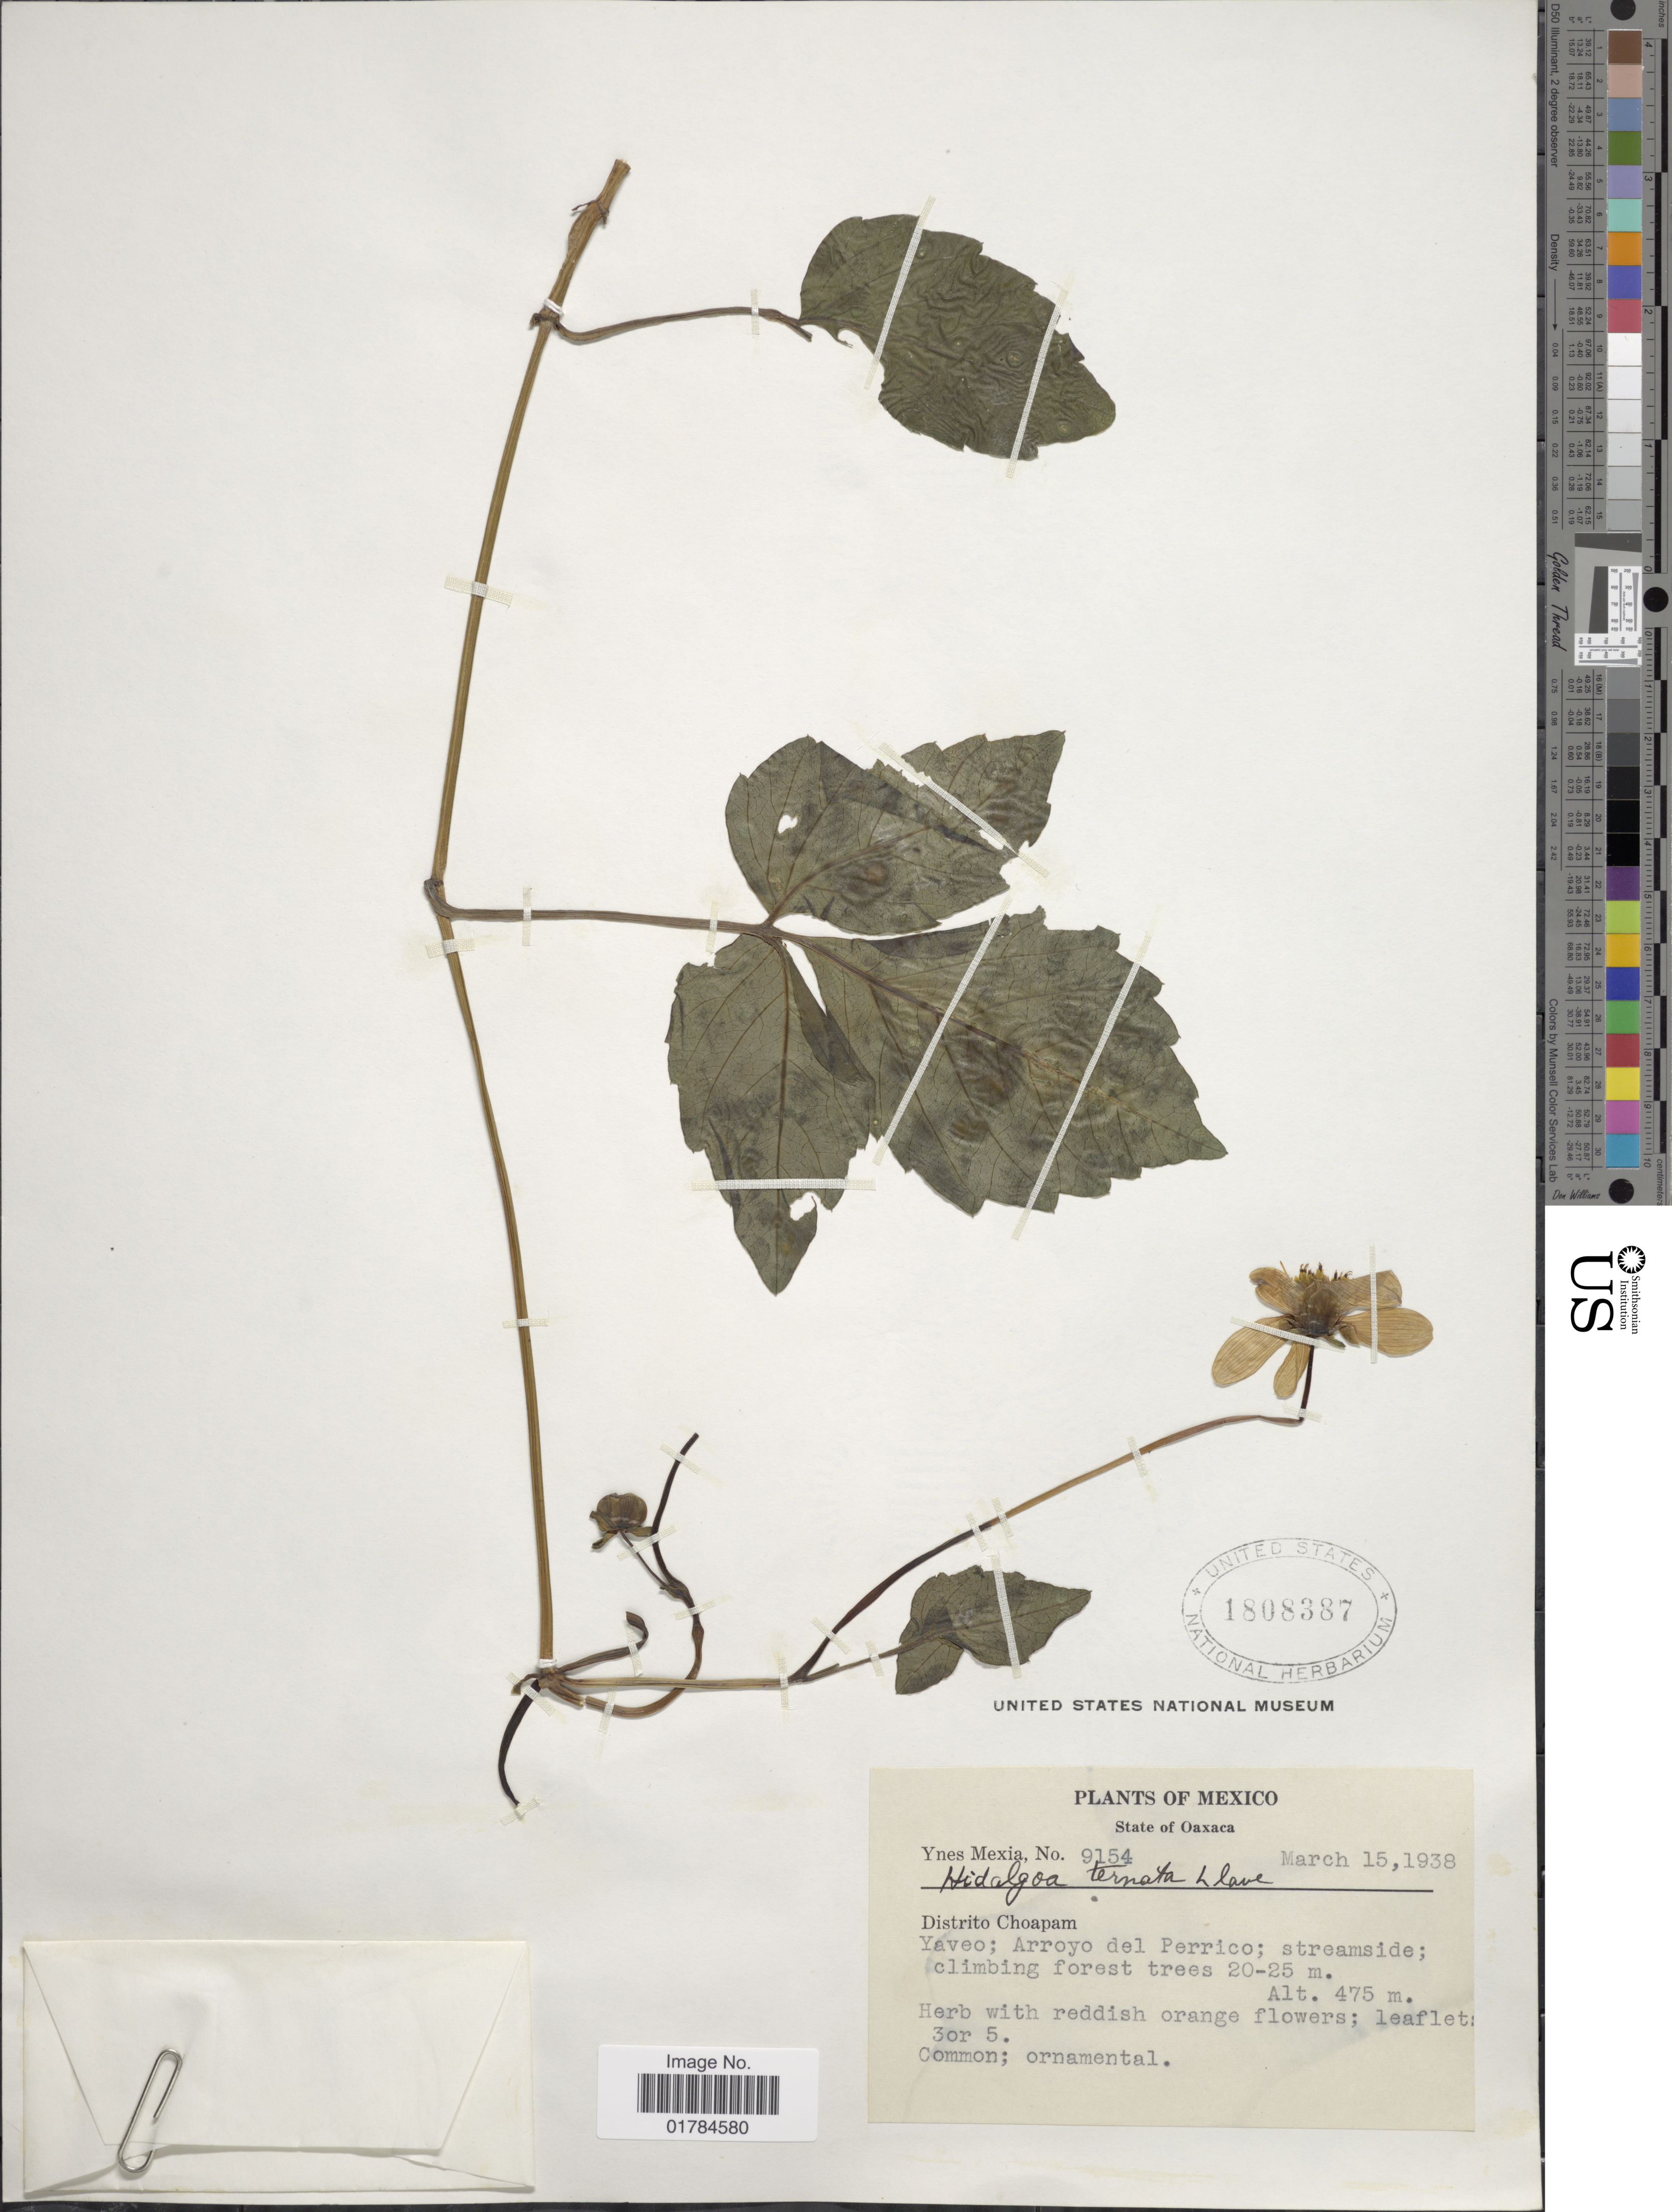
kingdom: Plantae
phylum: Tracheophyta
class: Magnoliopsida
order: Asterales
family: Asteraceae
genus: Hidalgoa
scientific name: Hidalgoa ternata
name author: La Llave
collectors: Y. Mexia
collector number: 9154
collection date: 1938-03-15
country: Mexico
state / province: Oaxaca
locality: Distrito Choapam, Yaveo; Arroyo del Perrico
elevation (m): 475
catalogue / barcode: US 1808387